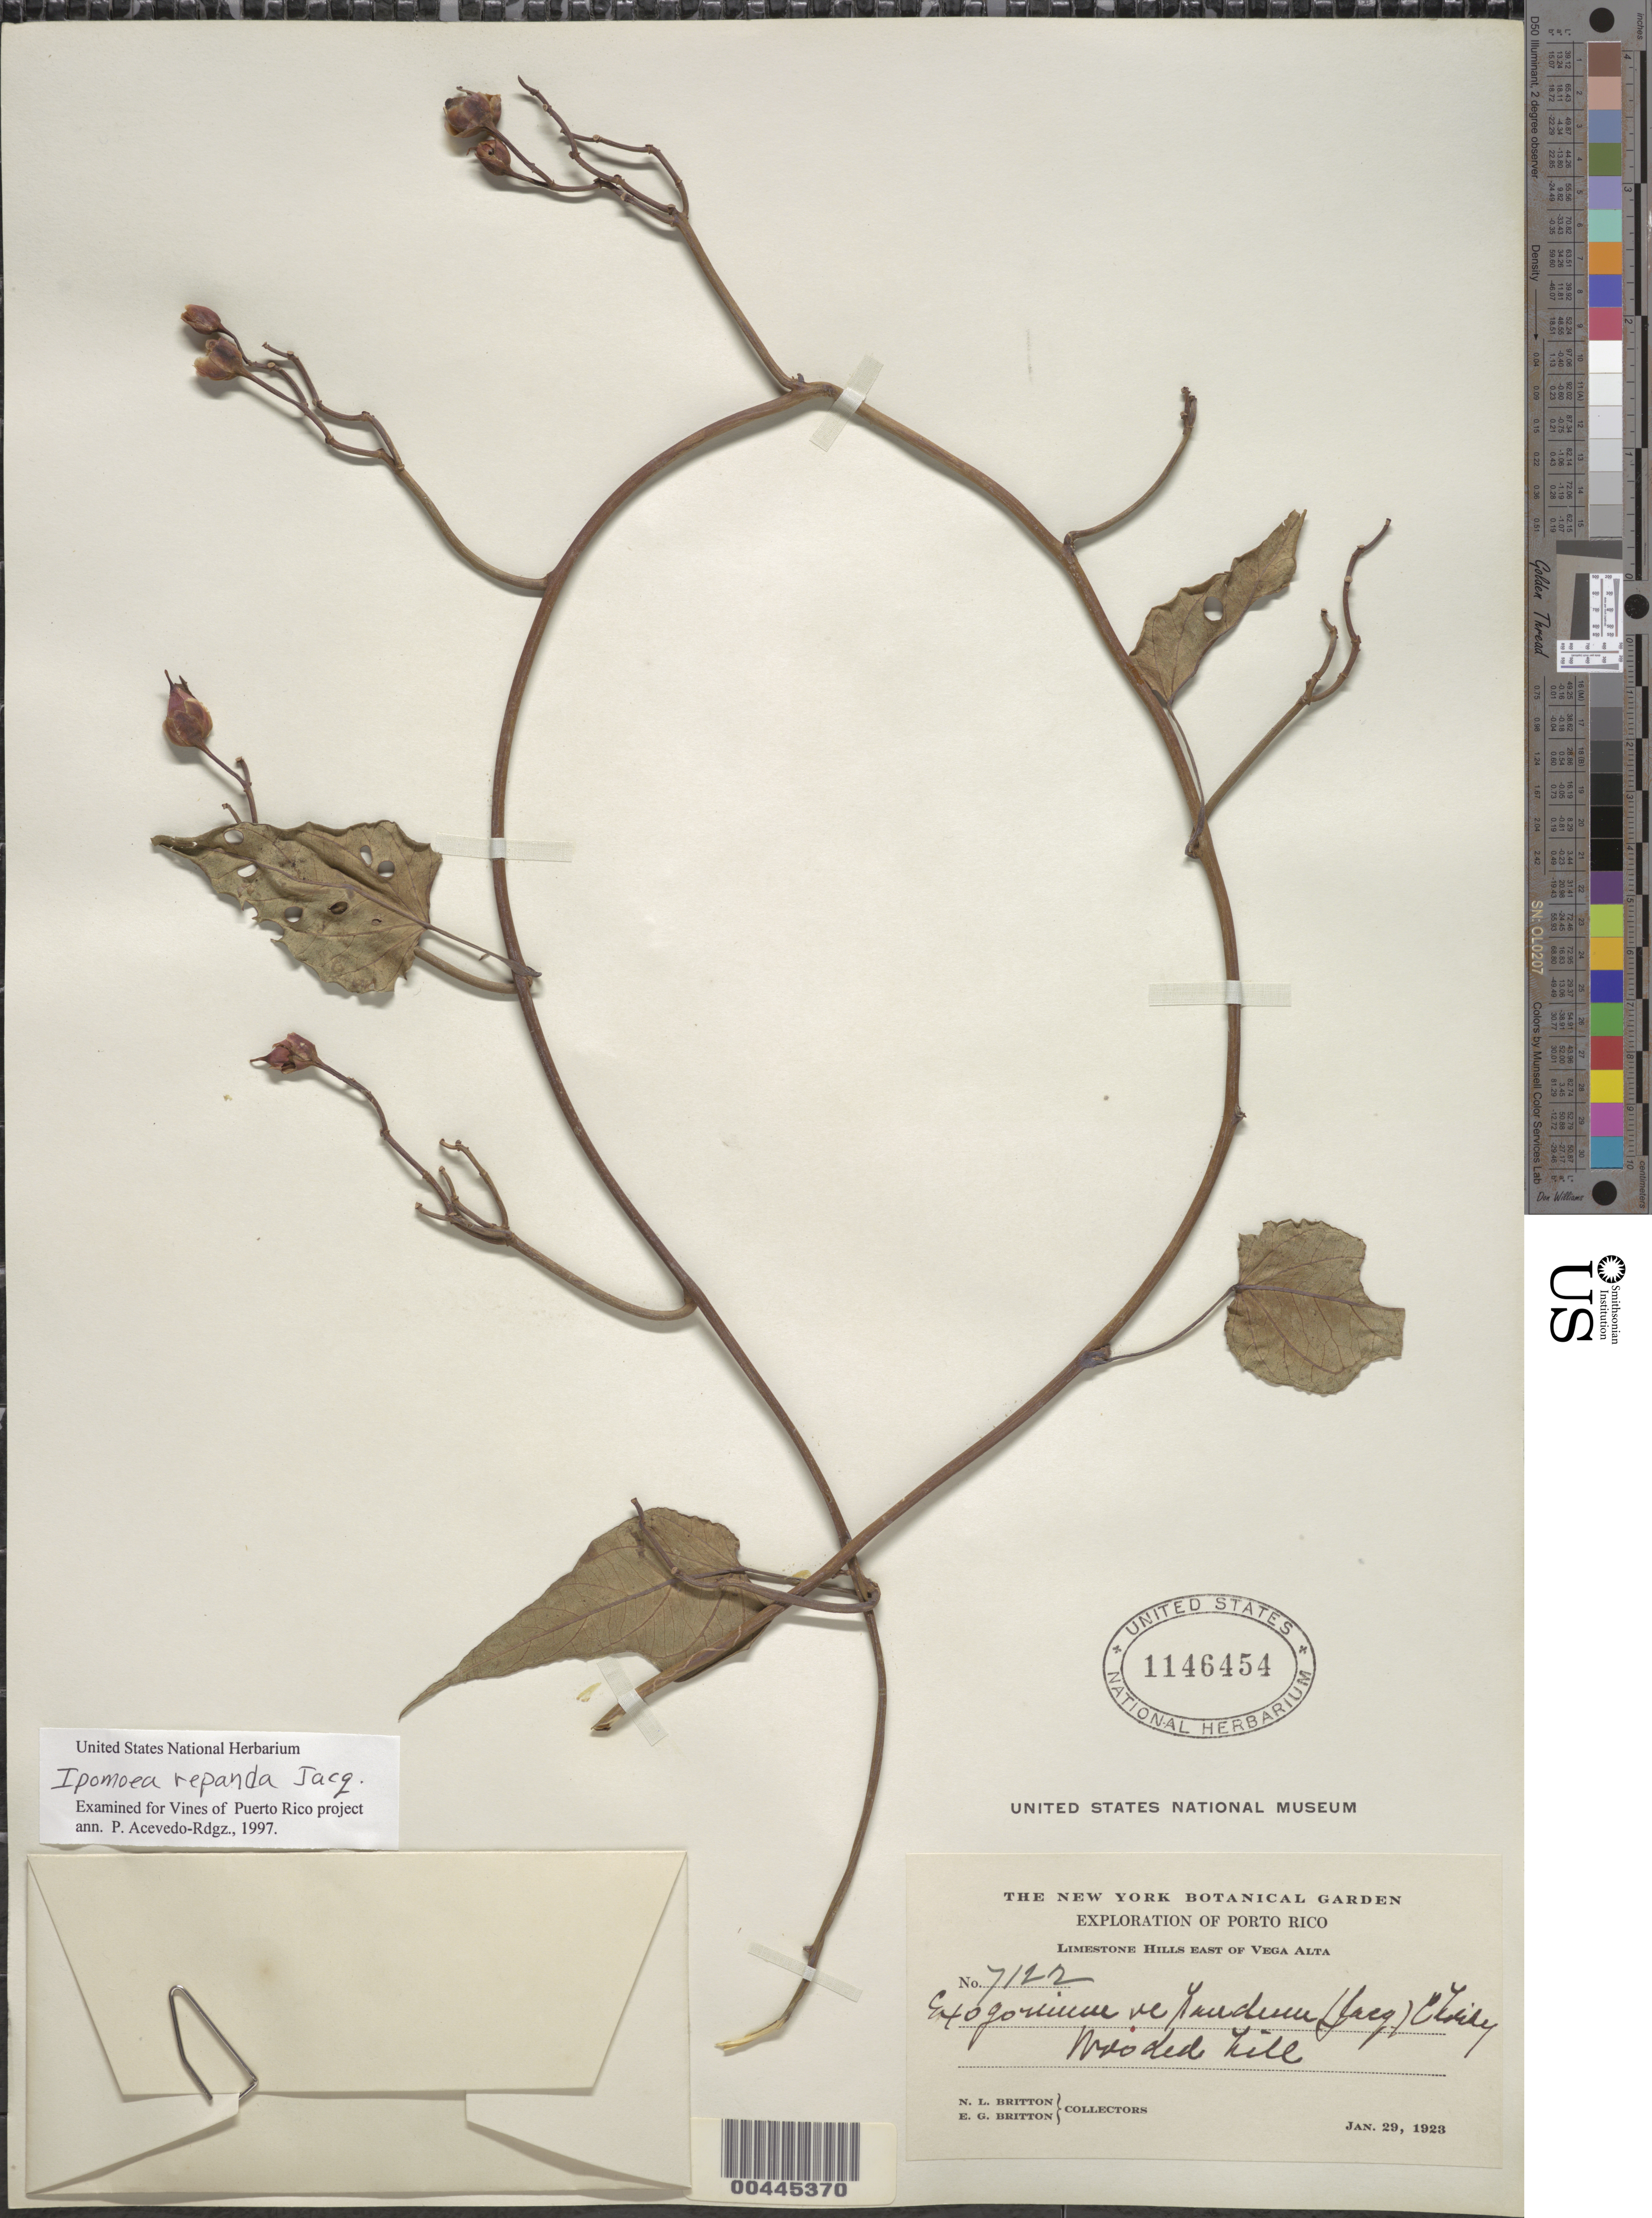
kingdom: Plantae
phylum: Tracheophyta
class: Magnoliopsida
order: Solanales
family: Convolvulaceae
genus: Ipomoea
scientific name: Ipomoea repanda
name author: Jacq.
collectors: Britton, -- & Britton, --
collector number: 7122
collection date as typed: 29 Jan 1923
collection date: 1923-01-29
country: Puerto Rico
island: Greater Antilles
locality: E of Vega Alta. Limestone hills.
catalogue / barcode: US 1146454